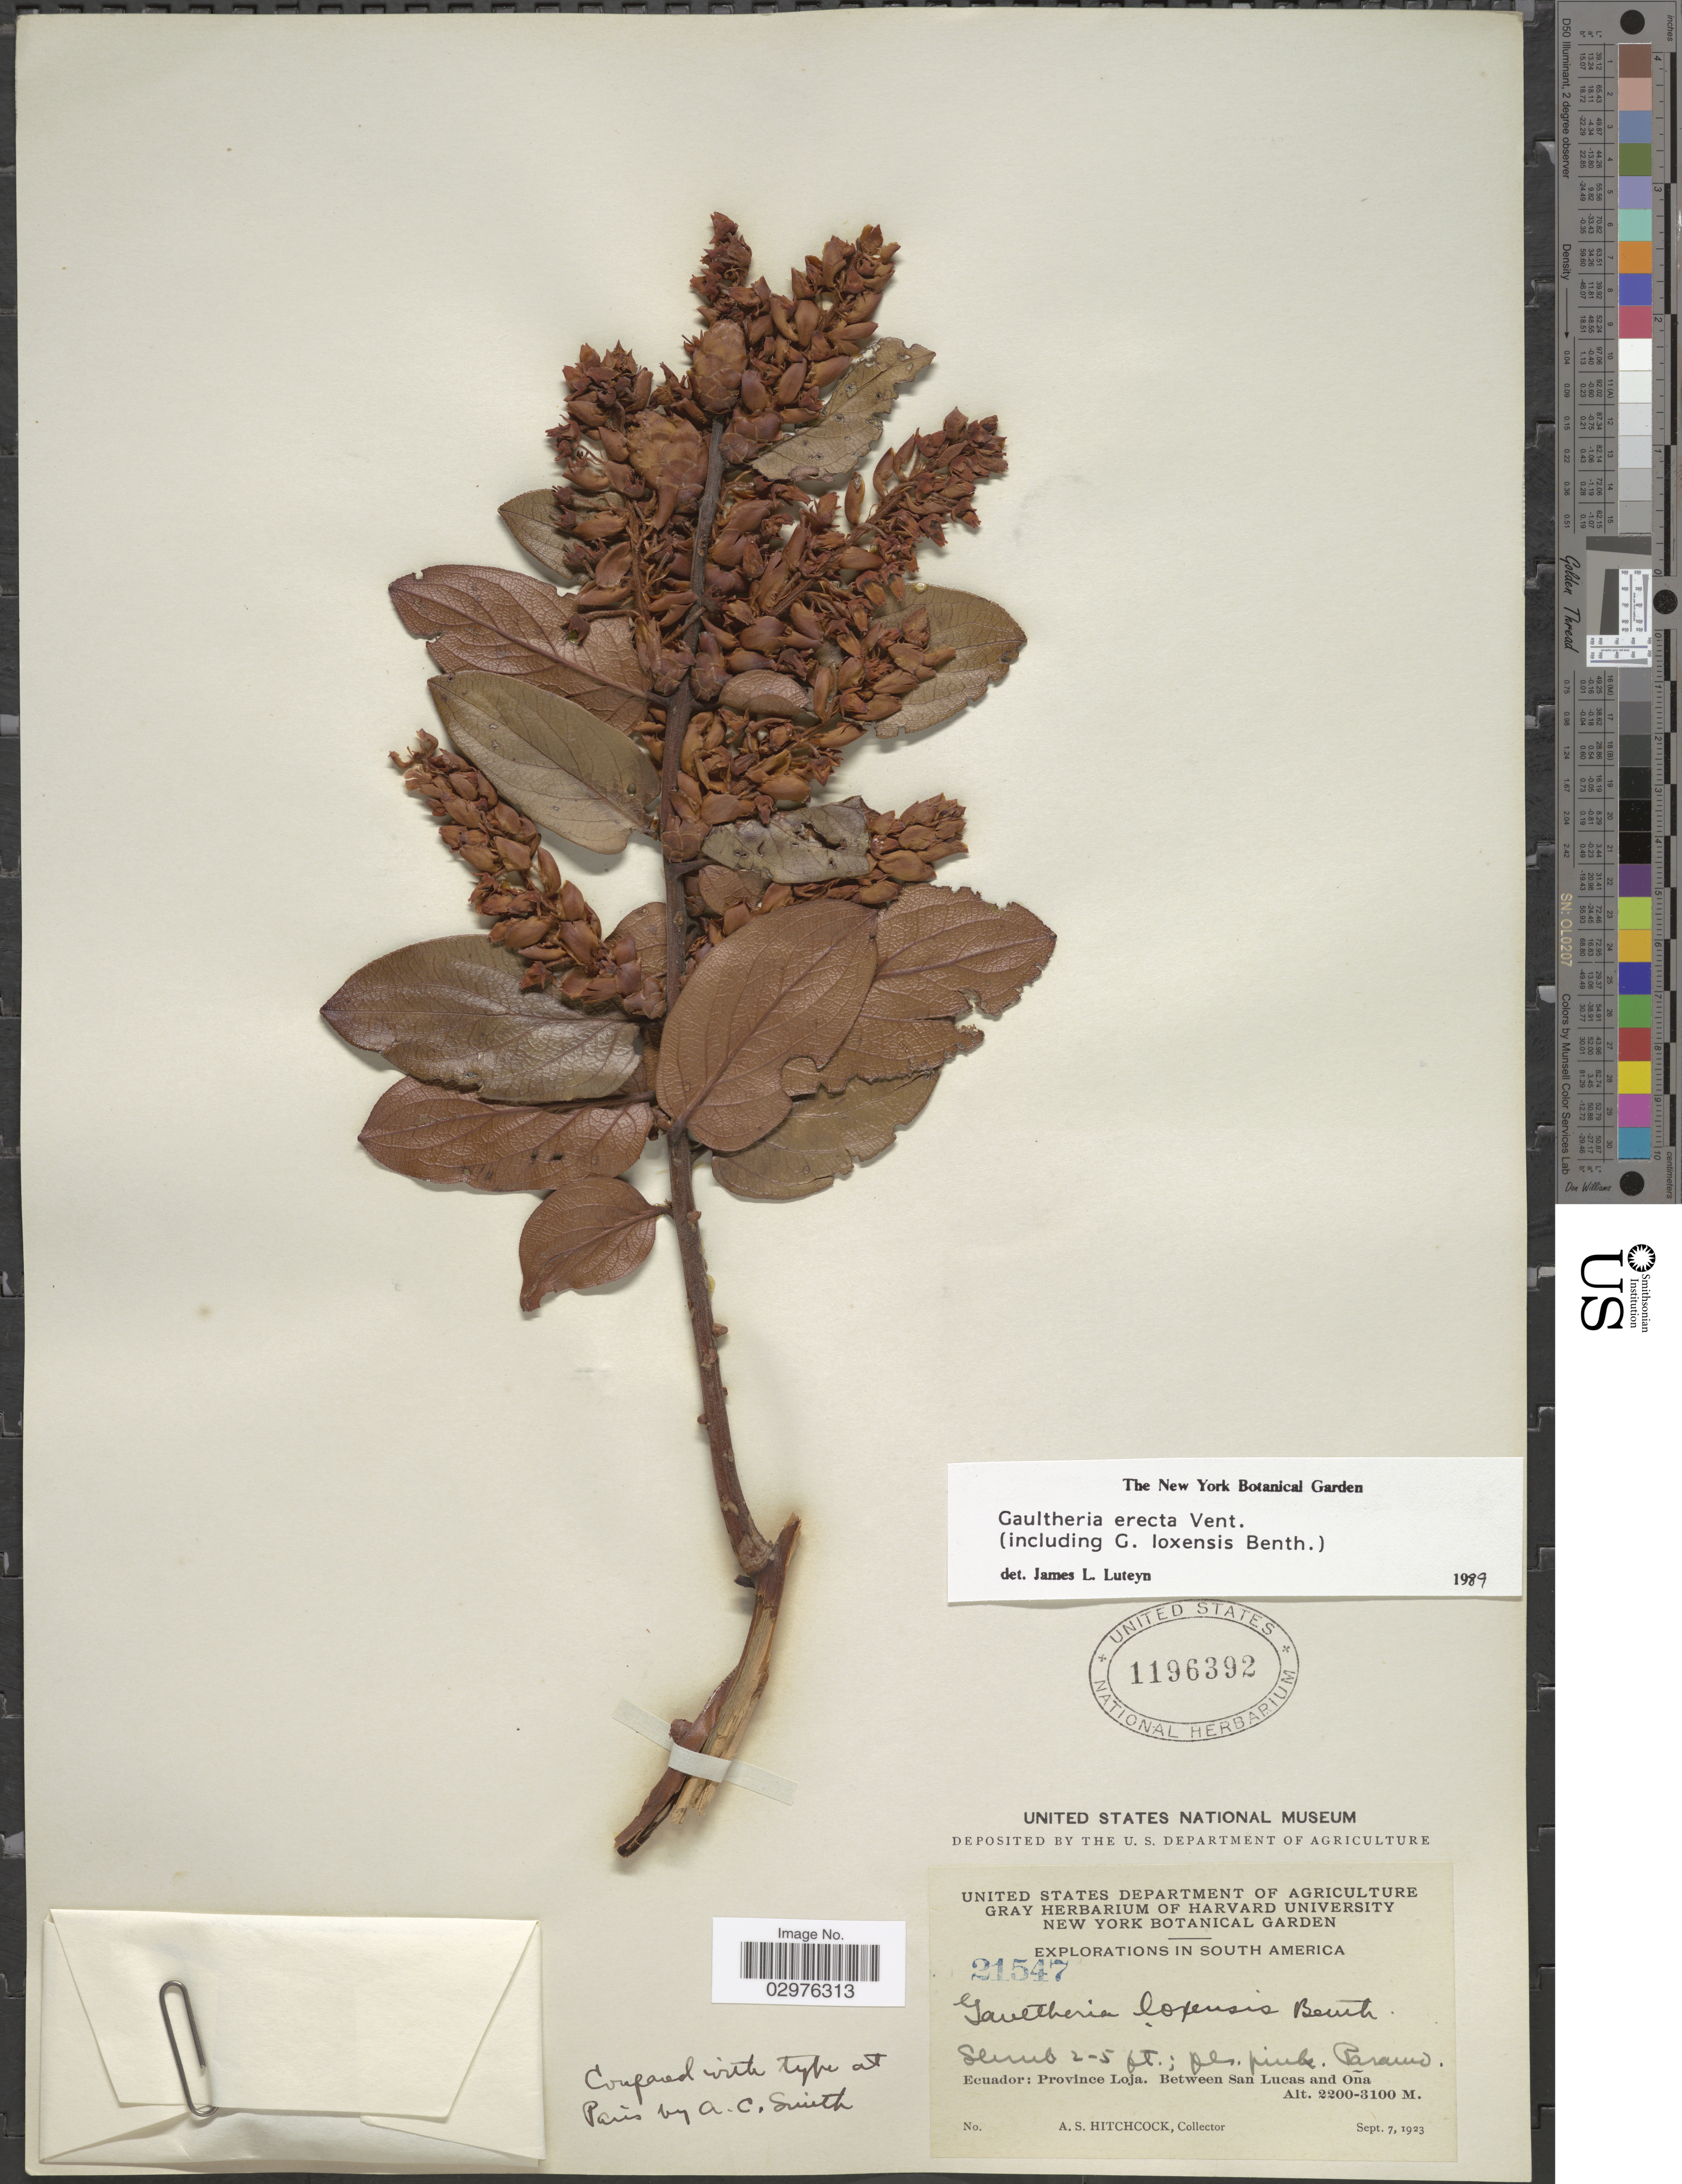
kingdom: Plantae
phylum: Tracheophyta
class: Magnoliopsida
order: Ericales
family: Ericaceae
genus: Gaultheria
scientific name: Gaultheria erecta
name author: Vent.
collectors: A. S. Hitchcock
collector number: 21547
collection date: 1923-09-07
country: Ecuador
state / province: Loja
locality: South America. Province Loja. Between San Lucas and Oña.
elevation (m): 2200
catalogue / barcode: US 1196392